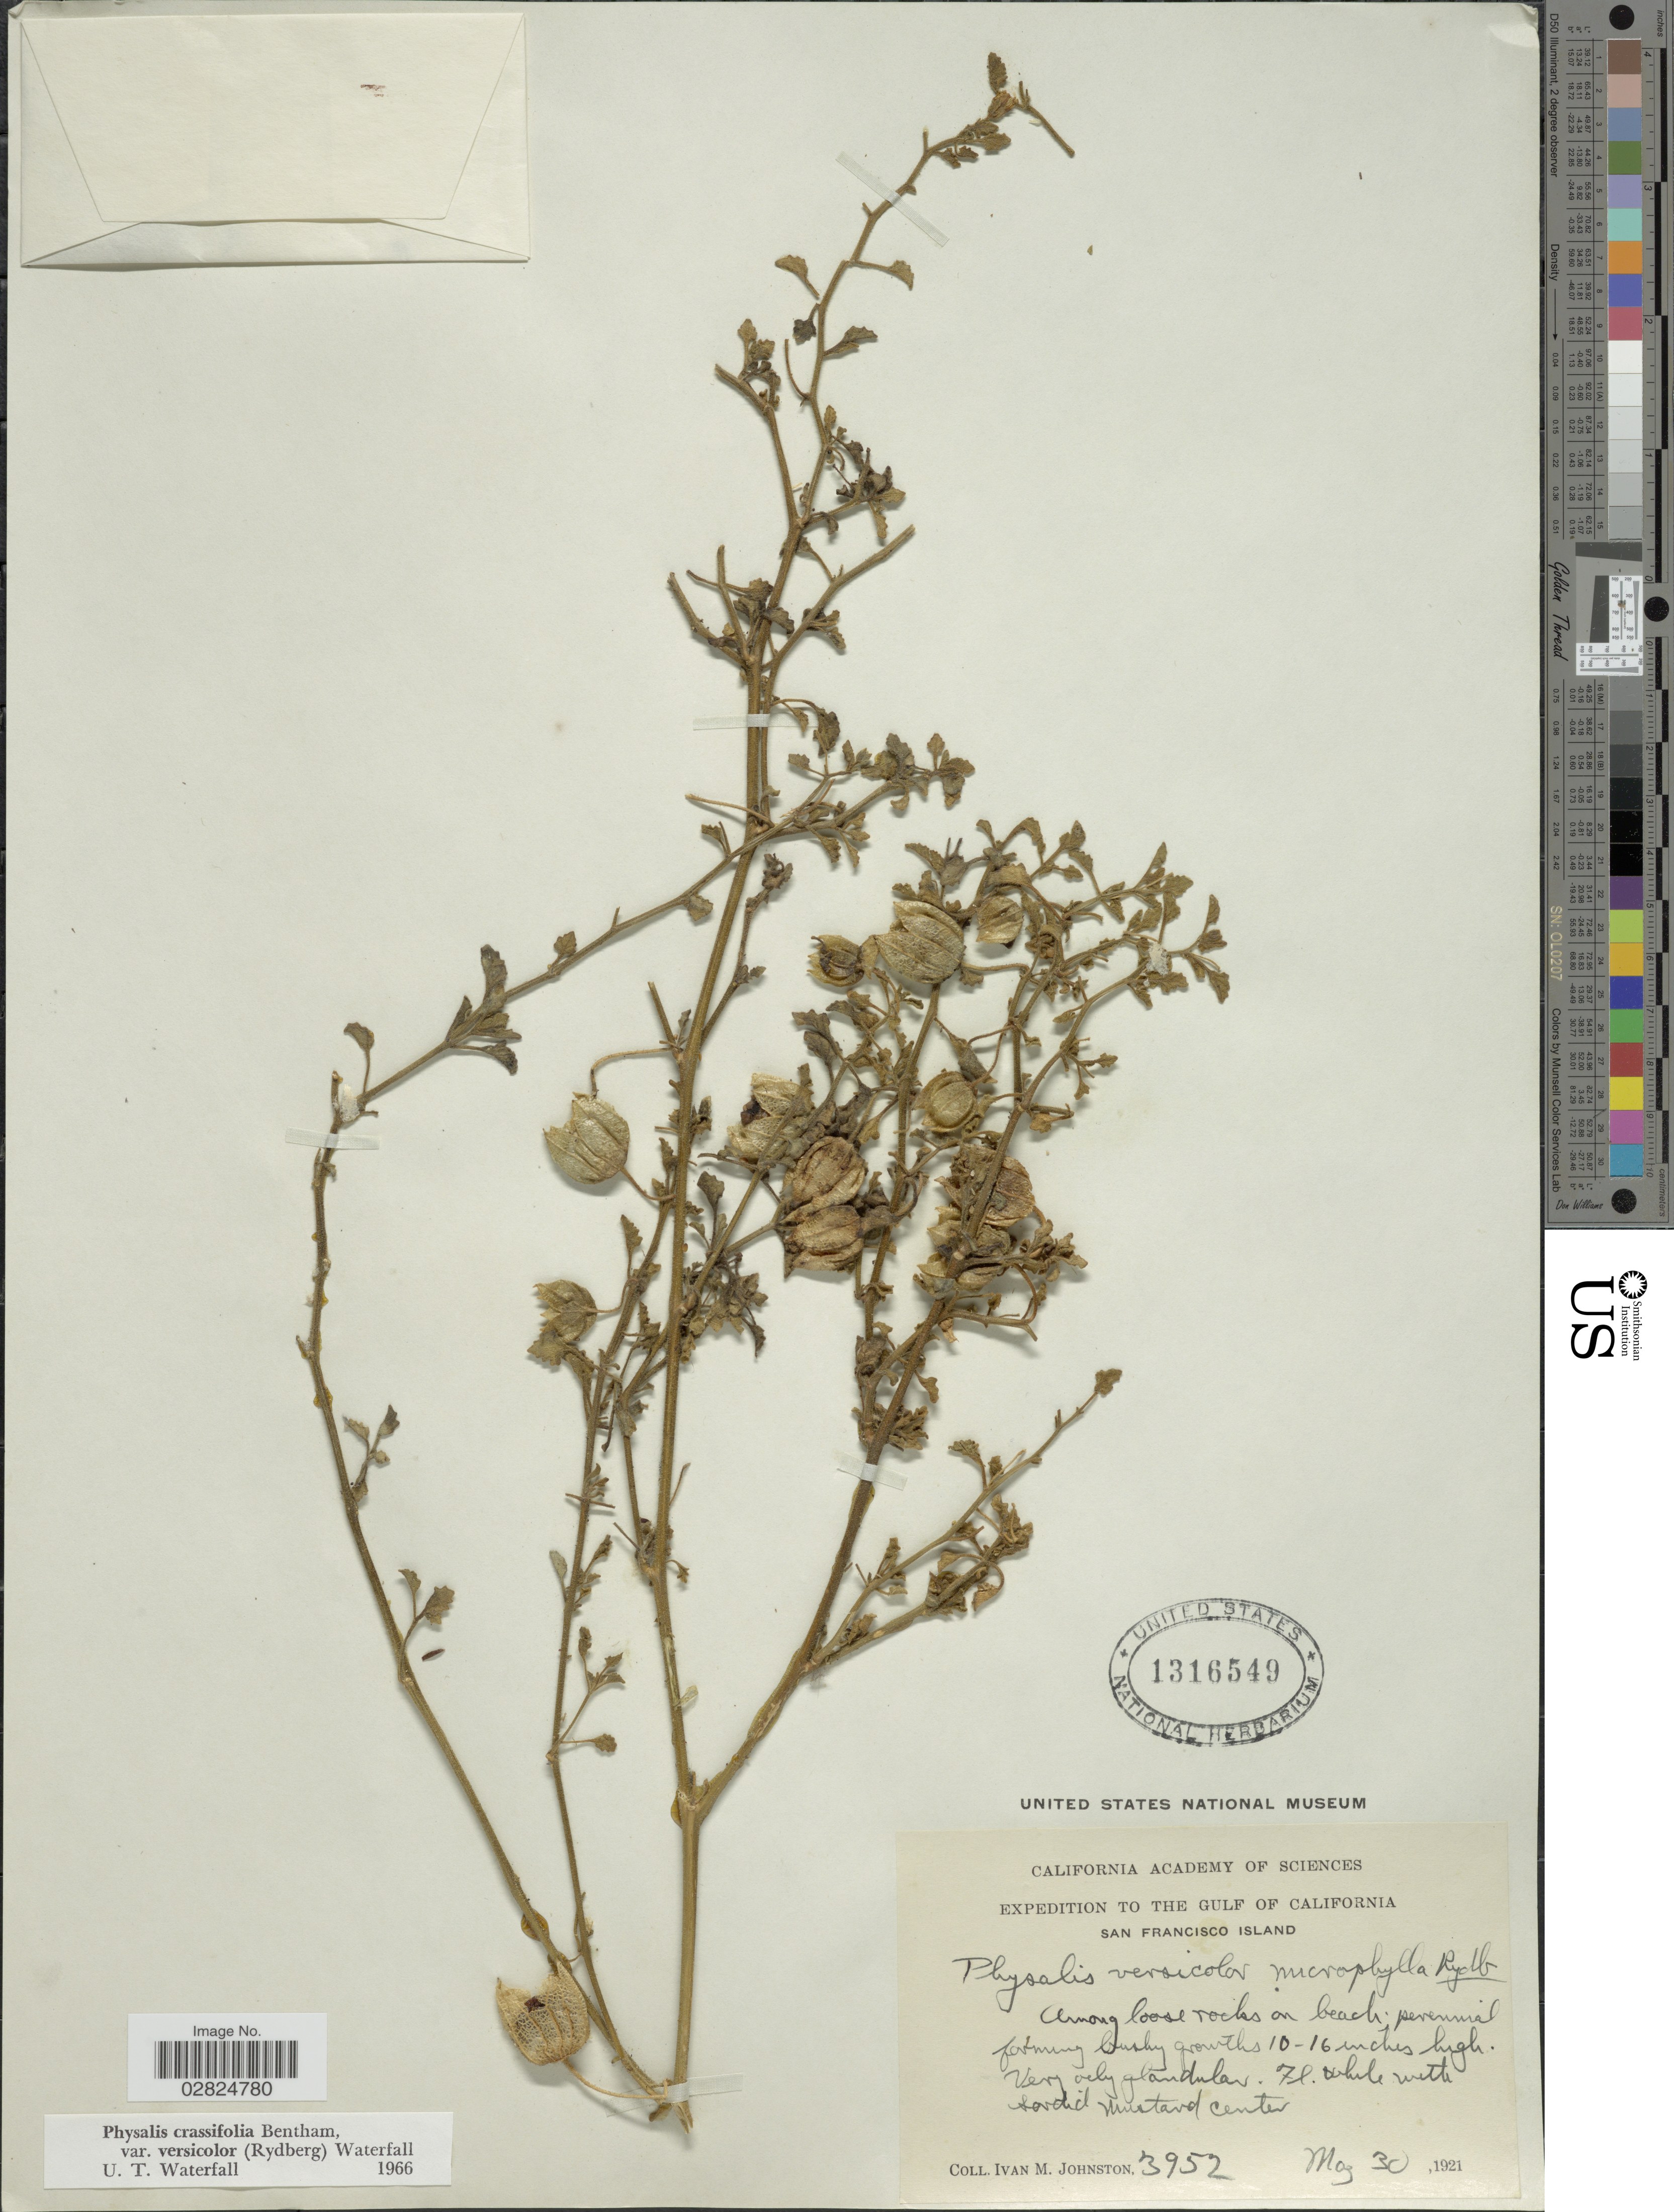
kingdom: Plantae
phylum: Tracheophyta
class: Magnoliopsida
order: Solanales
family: Solanaceae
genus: Physalis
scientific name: Physalis crassifolia var. versicolor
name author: Benth.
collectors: I.M. Johnston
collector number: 3952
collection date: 1921-05-30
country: Mexico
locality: Gulf of California. San Francisco Island.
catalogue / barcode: US 1316549